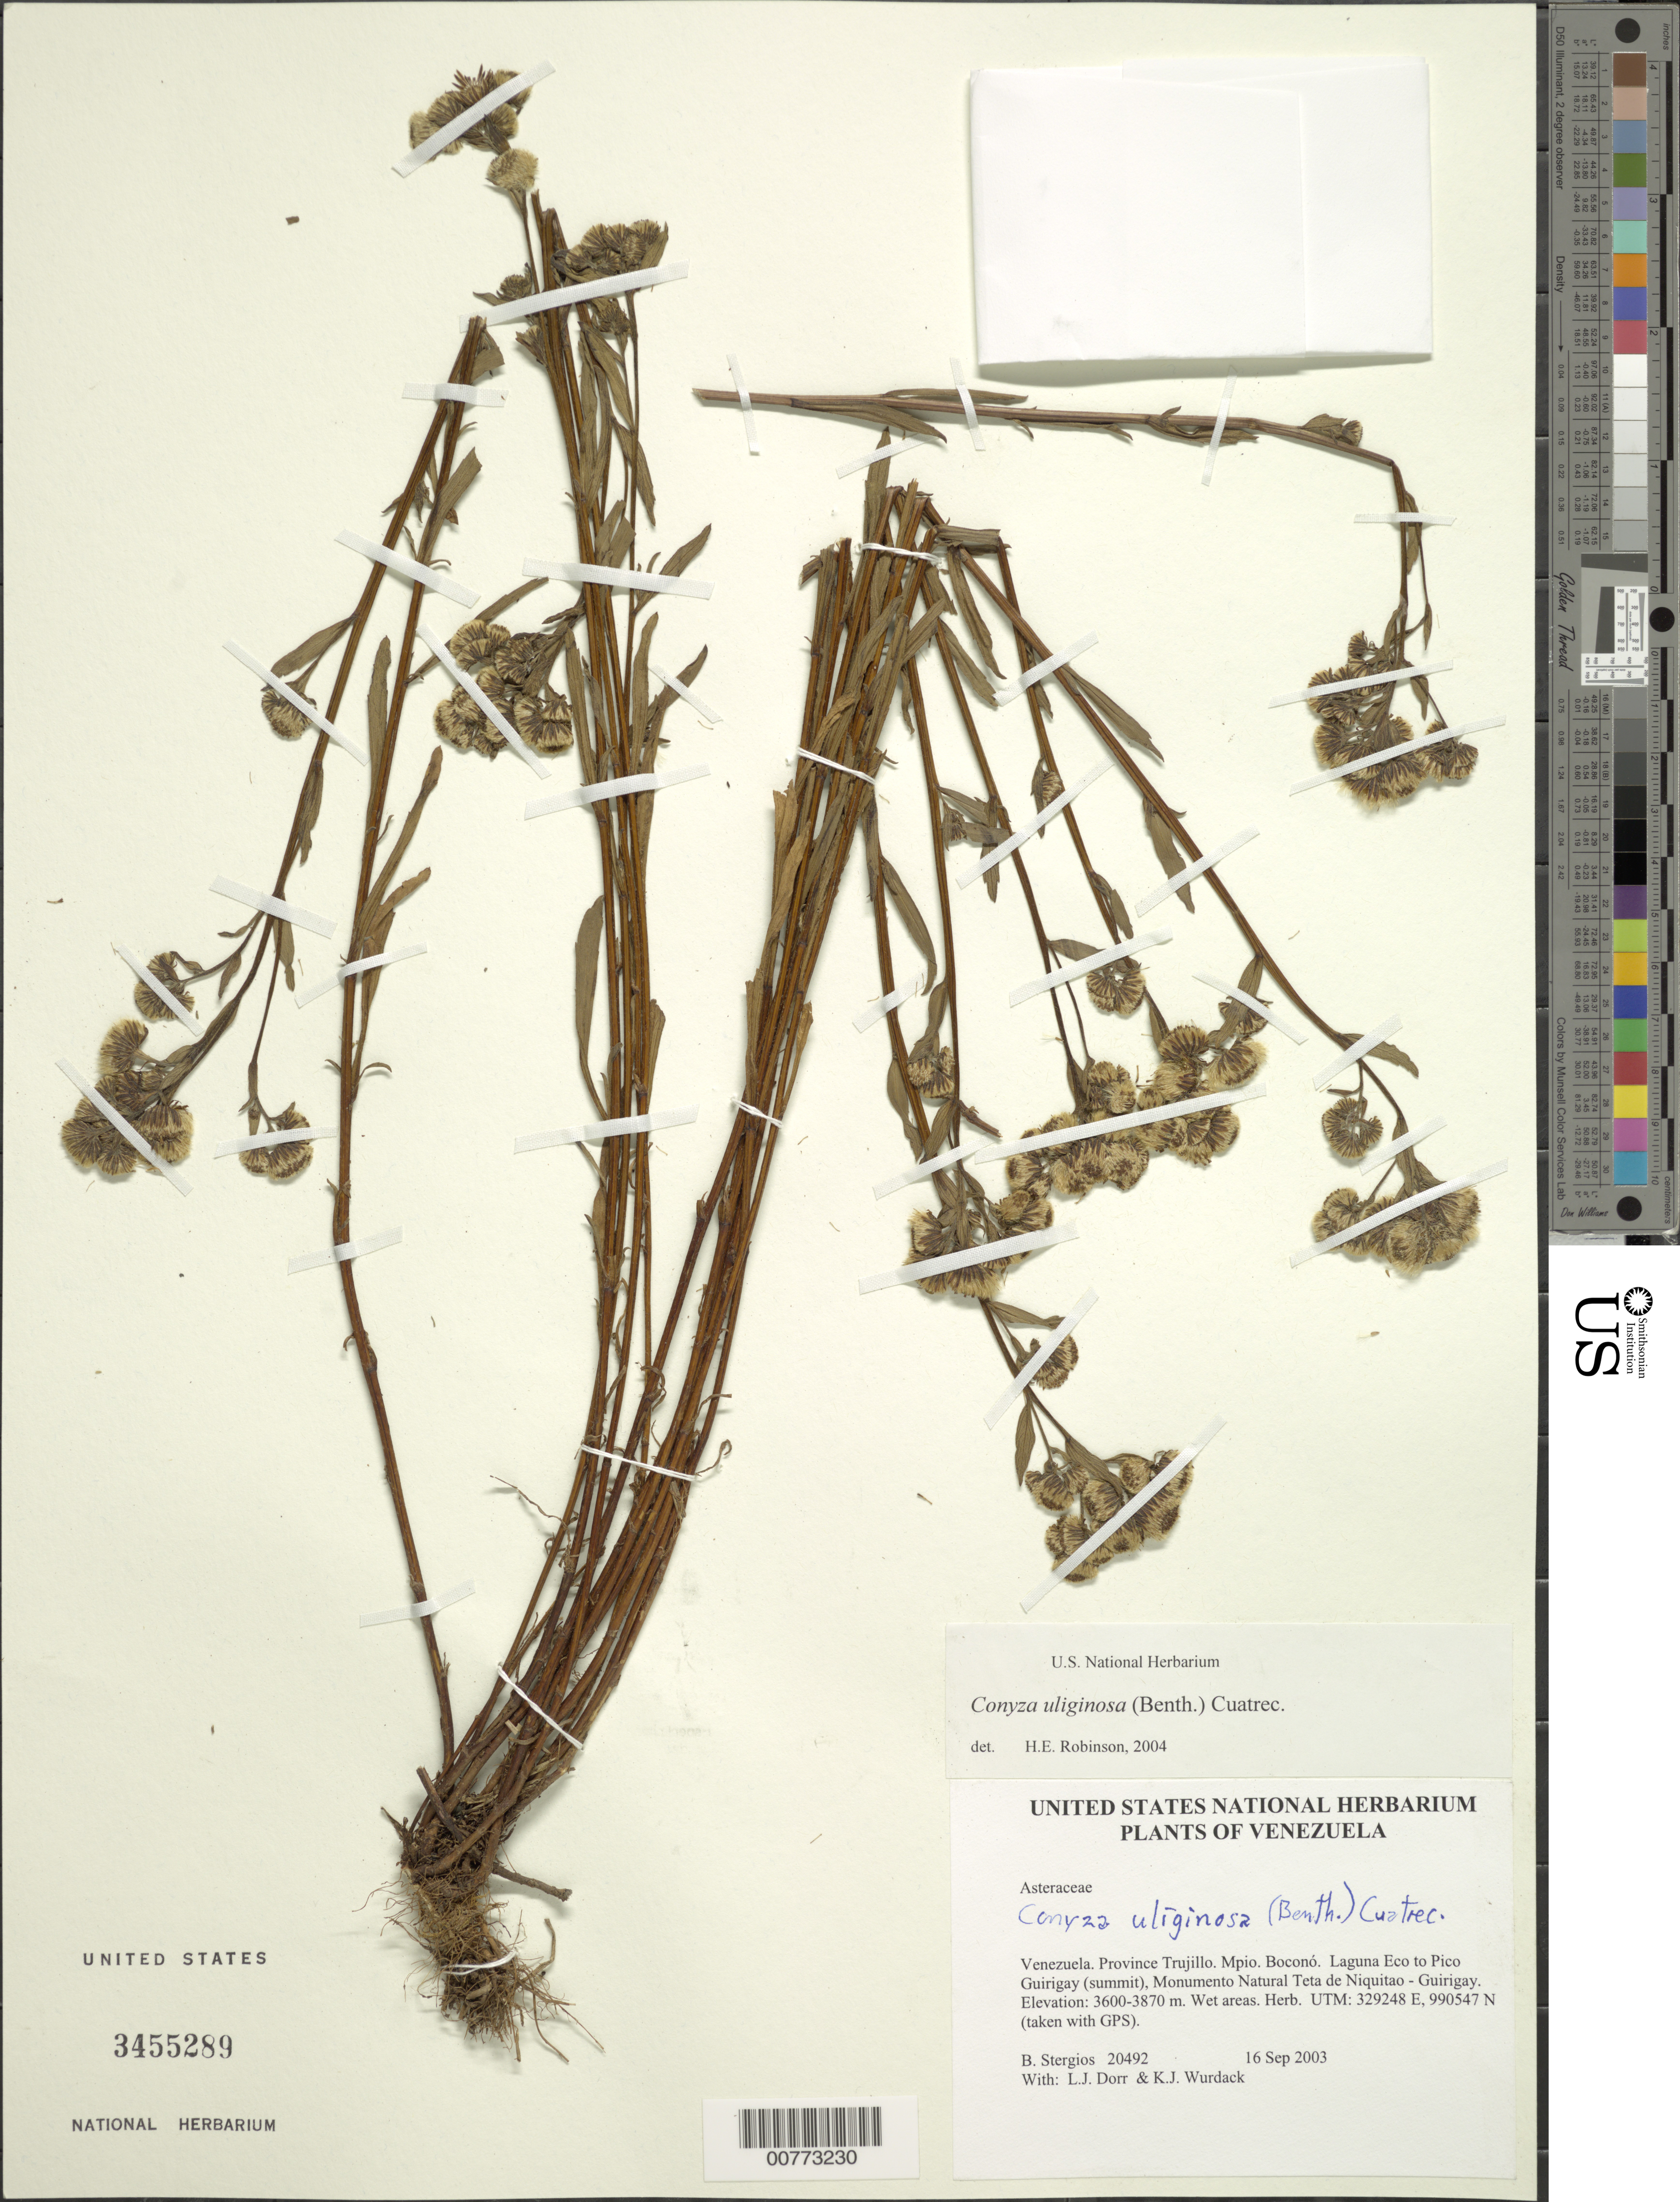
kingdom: Plantae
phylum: Tracheophyta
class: Magnoliopsida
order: Asterales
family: Asteraceae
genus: Conyza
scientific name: Conyza uliginosa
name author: (Benth.) Cuatrec.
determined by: Robinson, Harold E., (US)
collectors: B. G. Stergios, L. J. Dorr & K. Wurdack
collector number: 20492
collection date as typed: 16 Sep 2003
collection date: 2003-09-16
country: Venezuela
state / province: Trujillo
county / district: Boconó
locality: Laguna Eco to Pico Guirigay (summit), Monumento Natural Teta de Niquitao - Guirigay.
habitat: Wet areas.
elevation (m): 3600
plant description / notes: CTES, F, MO, PORT, US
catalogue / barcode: US 3455289